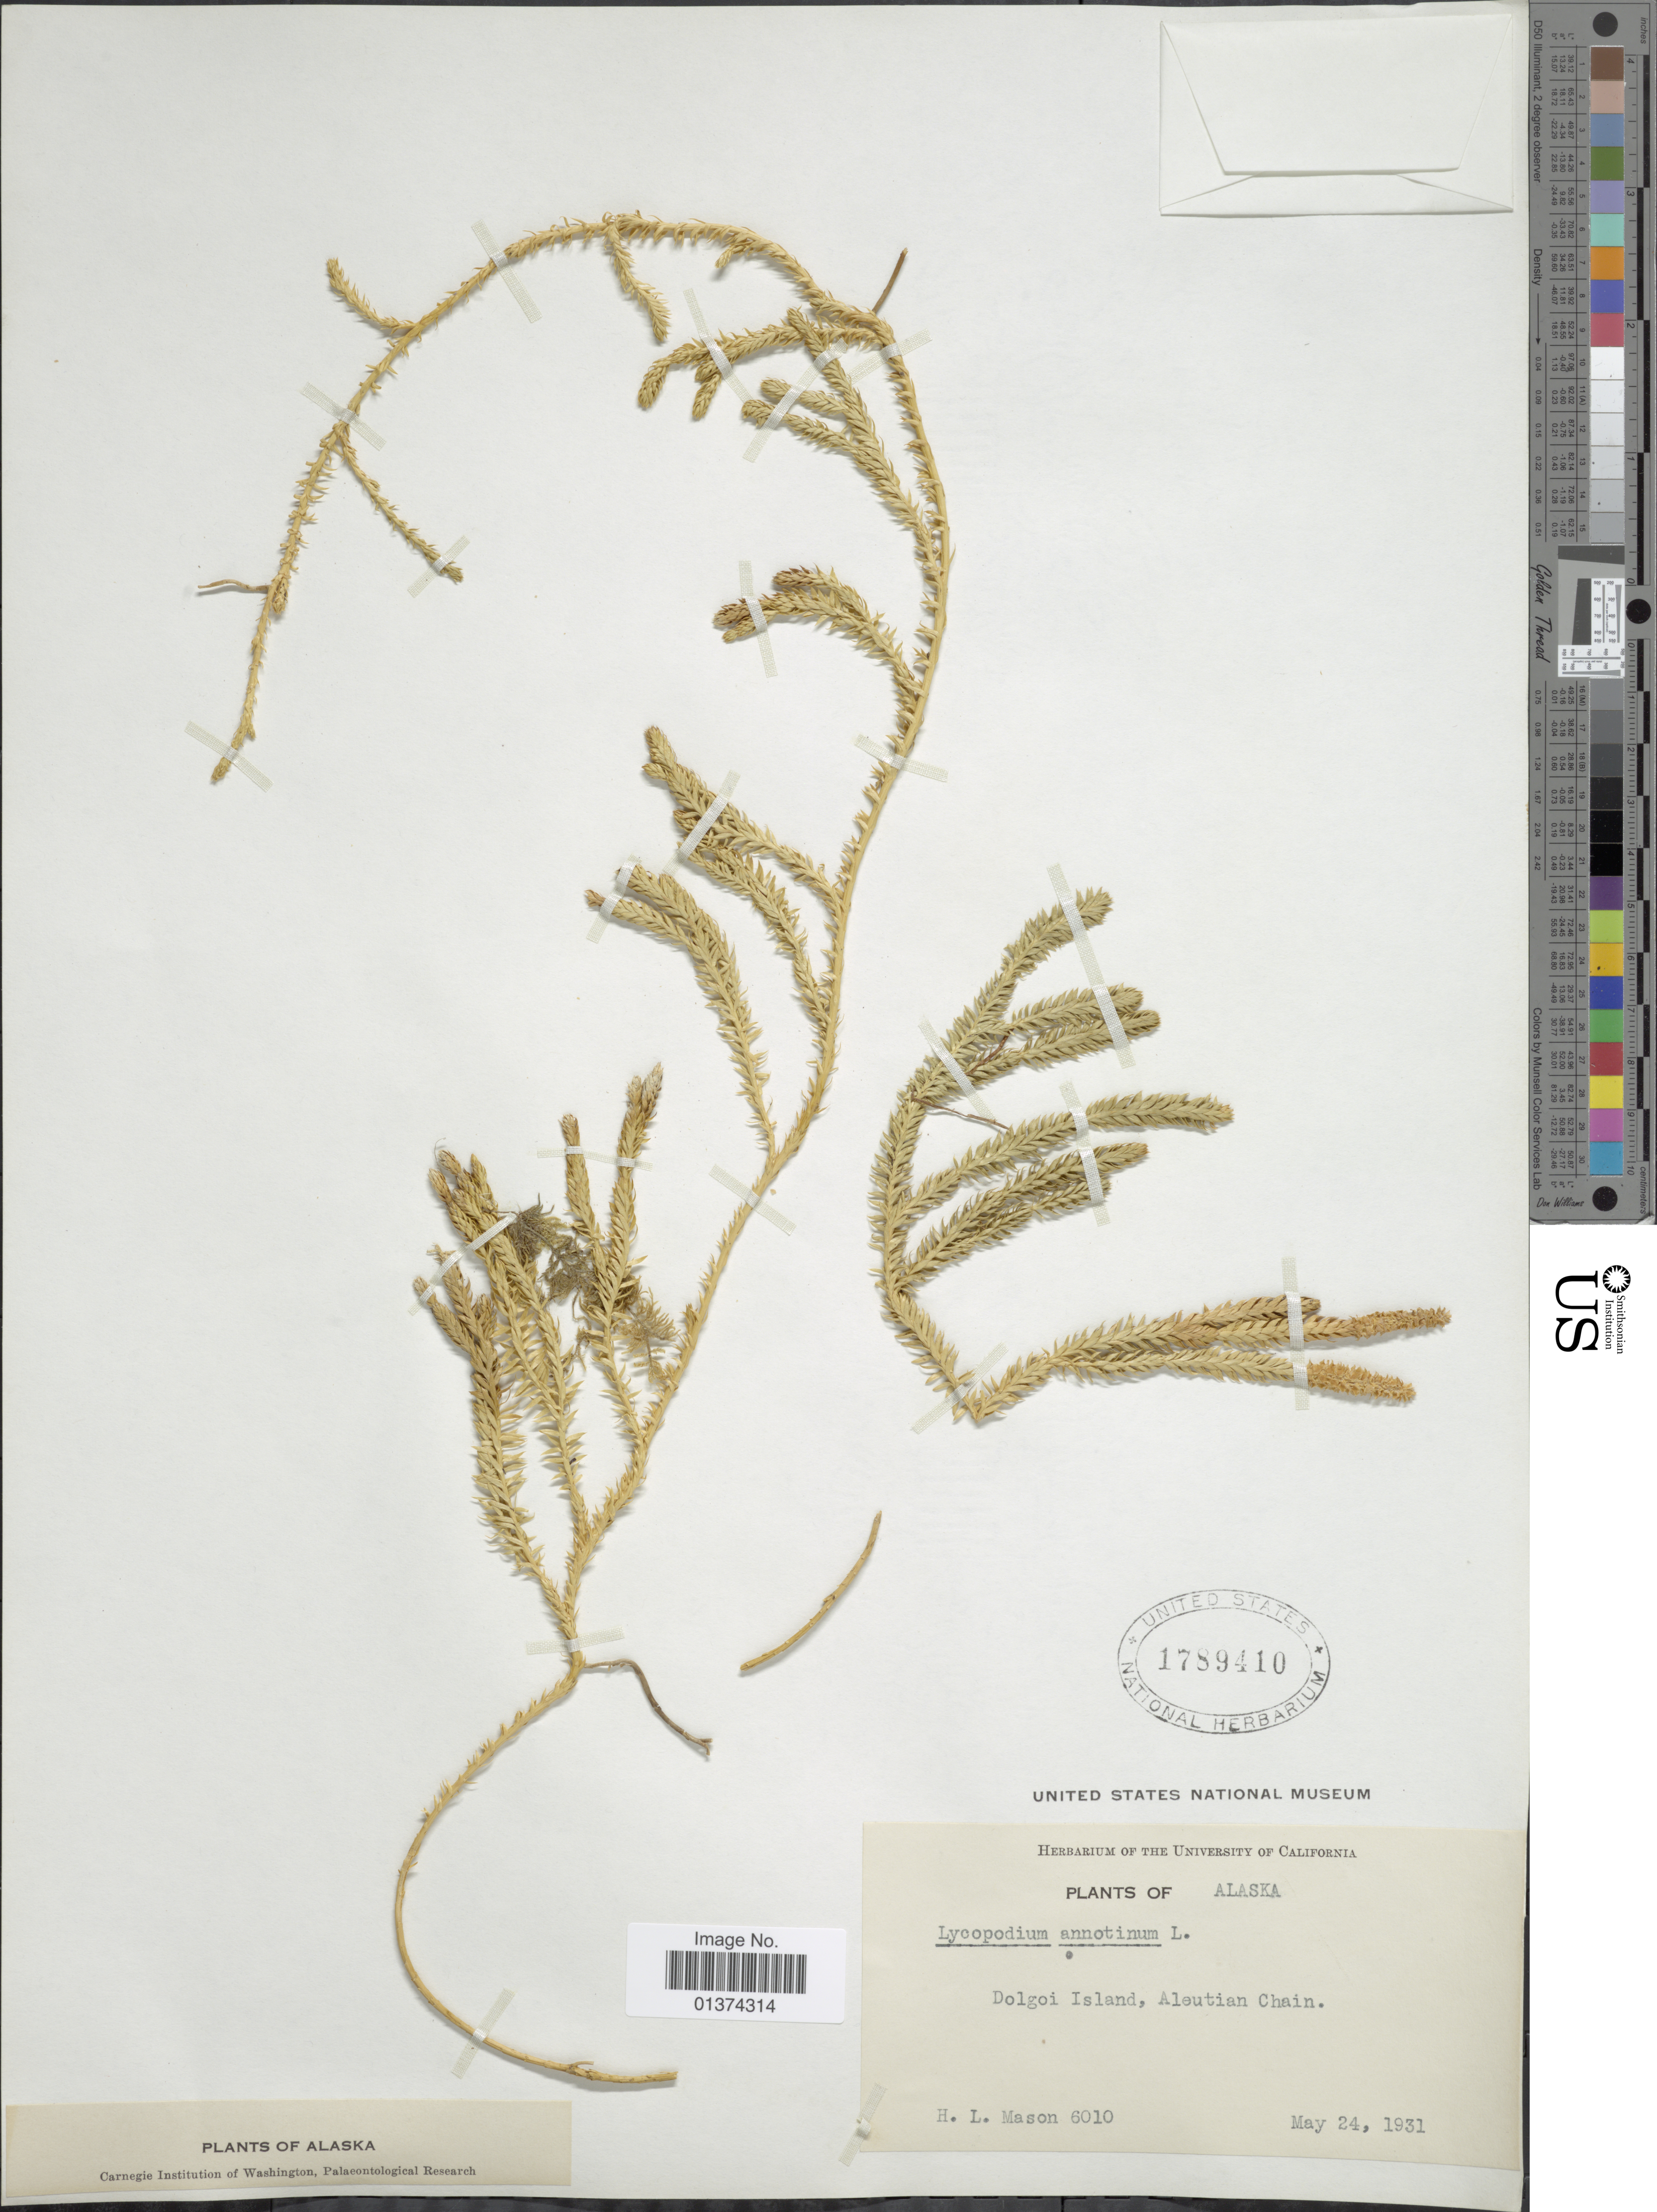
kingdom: Plantae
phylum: Tracheophyta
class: Lycopodiopsida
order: Lycopodiales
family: Lycopodiaceae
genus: Spinulum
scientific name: Spinulum annotinum subsp. annotinum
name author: (L.) A. Haines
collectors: H. L. Mason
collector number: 6010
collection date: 1931-05-24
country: United States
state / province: Alaska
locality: Dolgoi Island, Aleutian Chain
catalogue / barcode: US 1789410